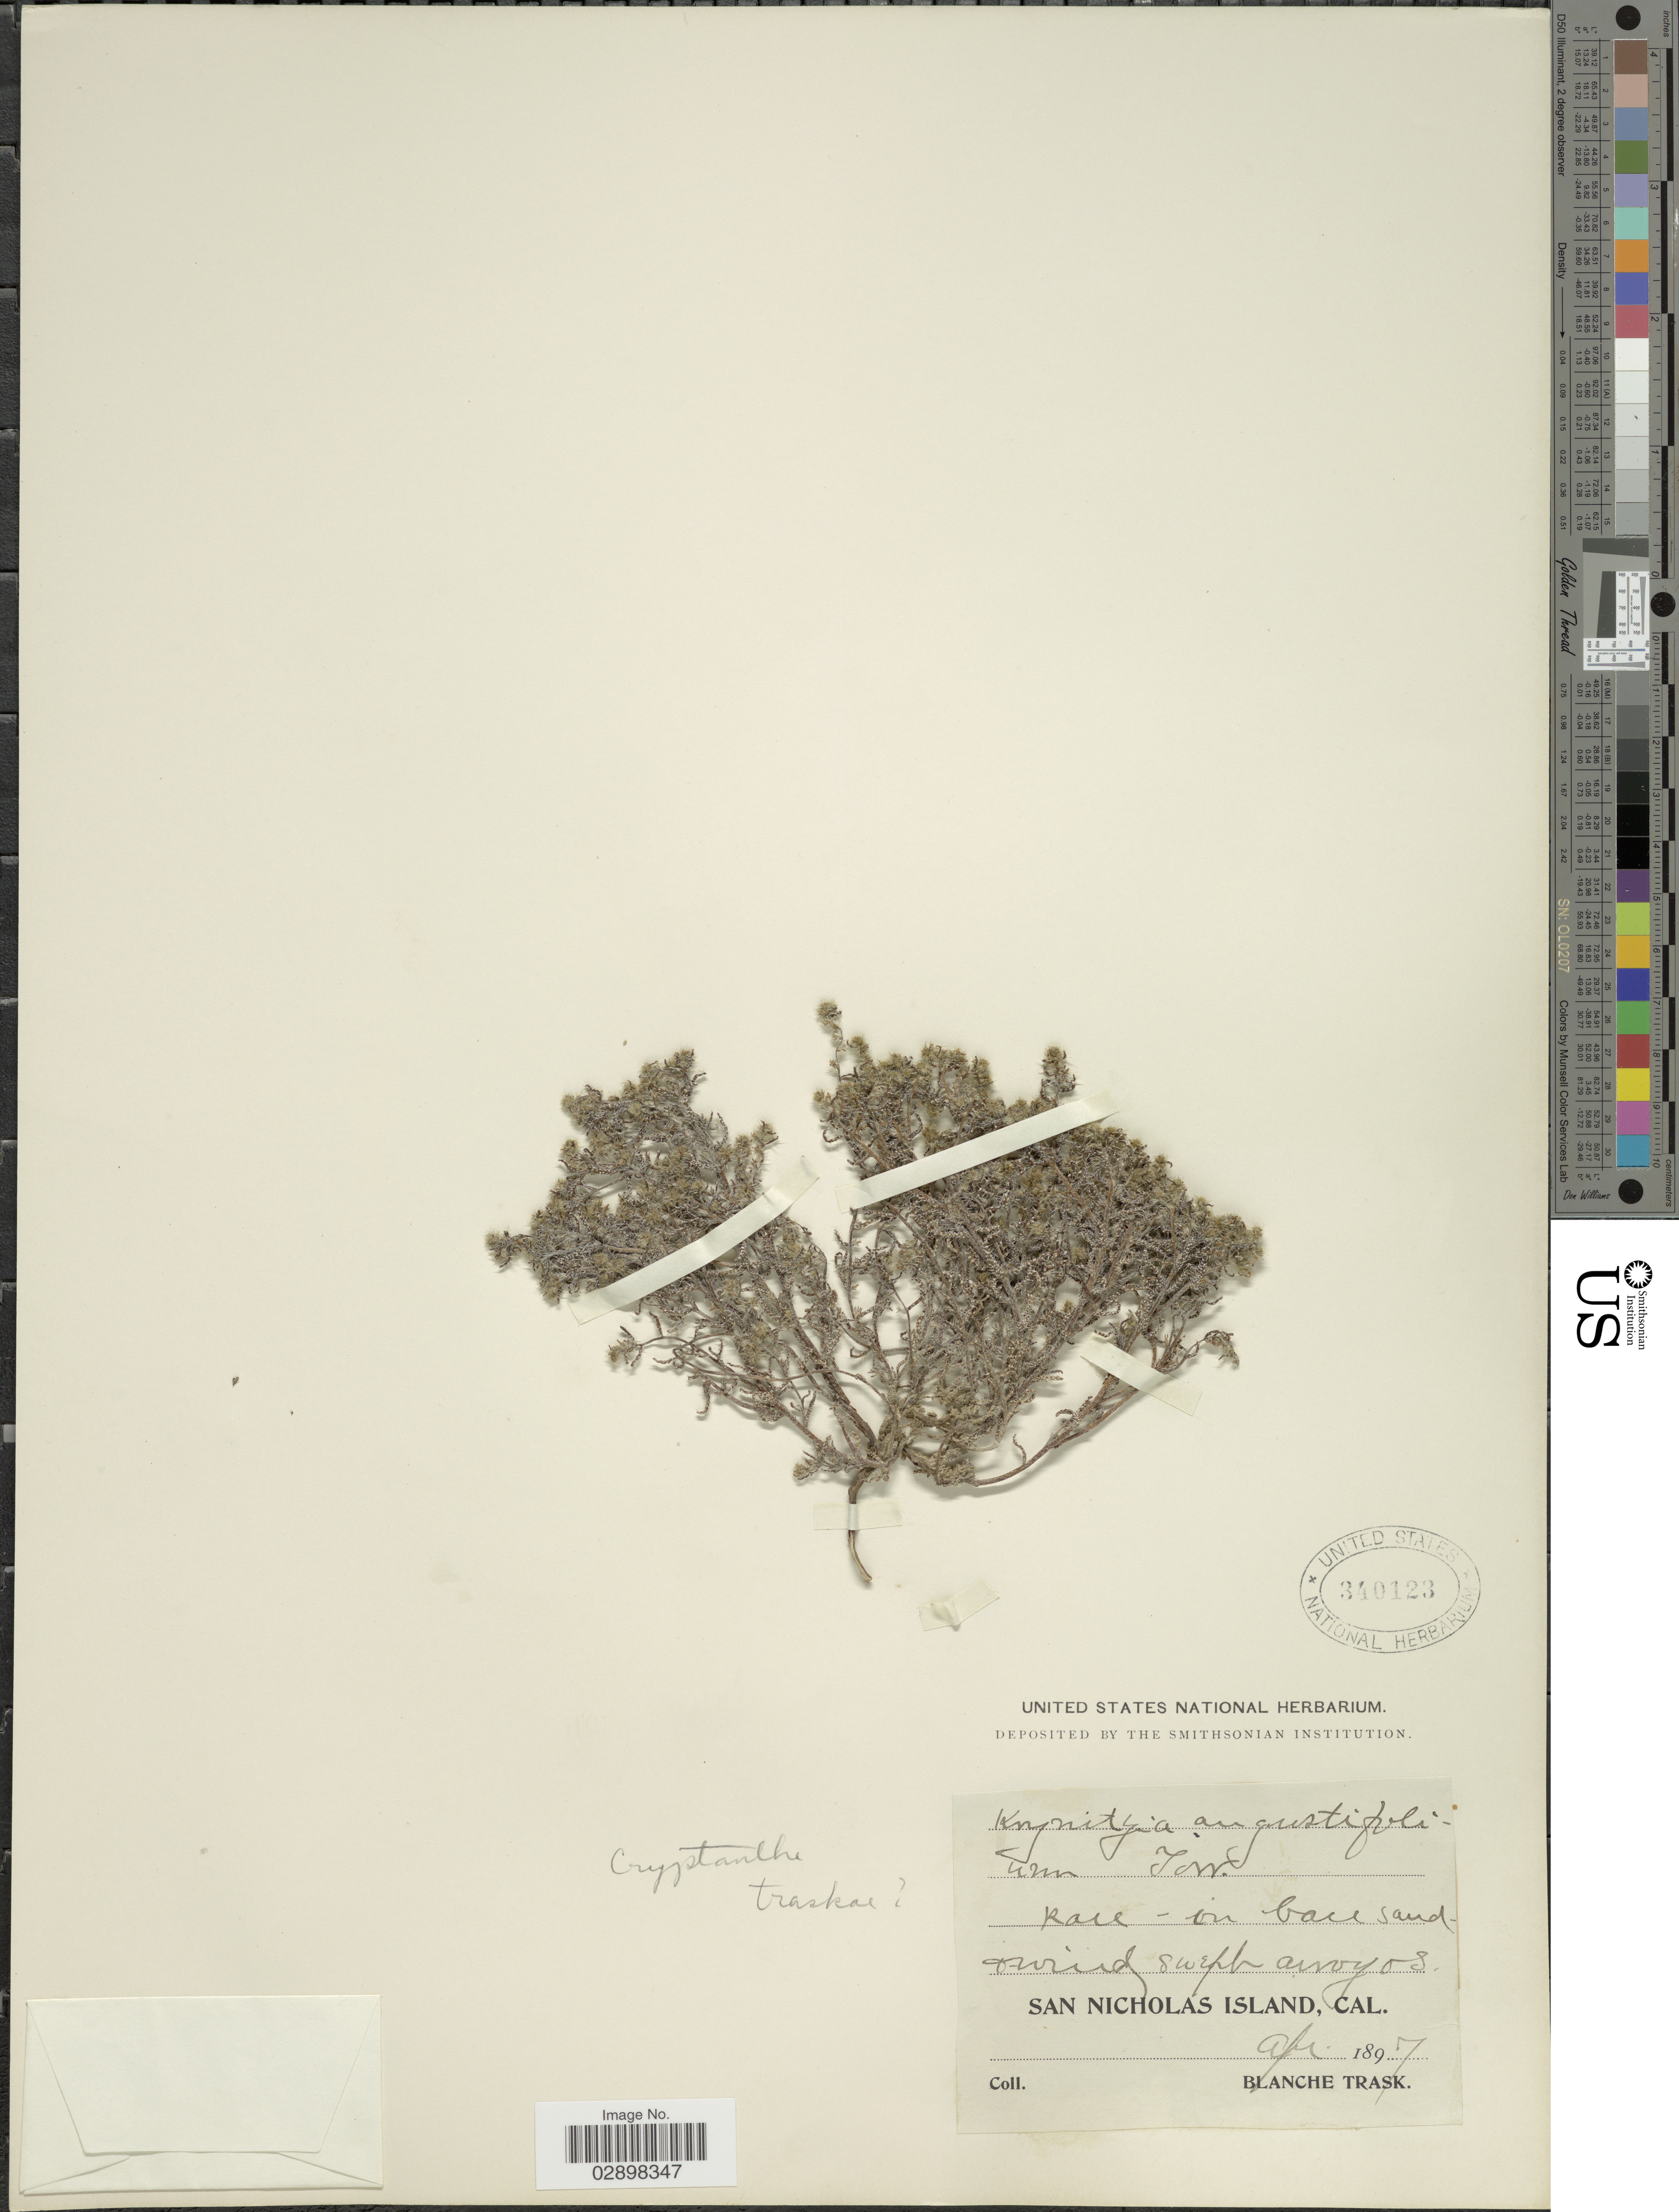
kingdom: Plantae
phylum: Tracheophyta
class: Magnoliopsida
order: Boraginales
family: Boraginaceae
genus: Cryptantha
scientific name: Cryptantha traskae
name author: I.M. Johnst.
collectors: B. Trask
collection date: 1897-04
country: United States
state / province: California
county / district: Ventura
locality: San Nicolas Island.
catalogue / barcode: US 340123